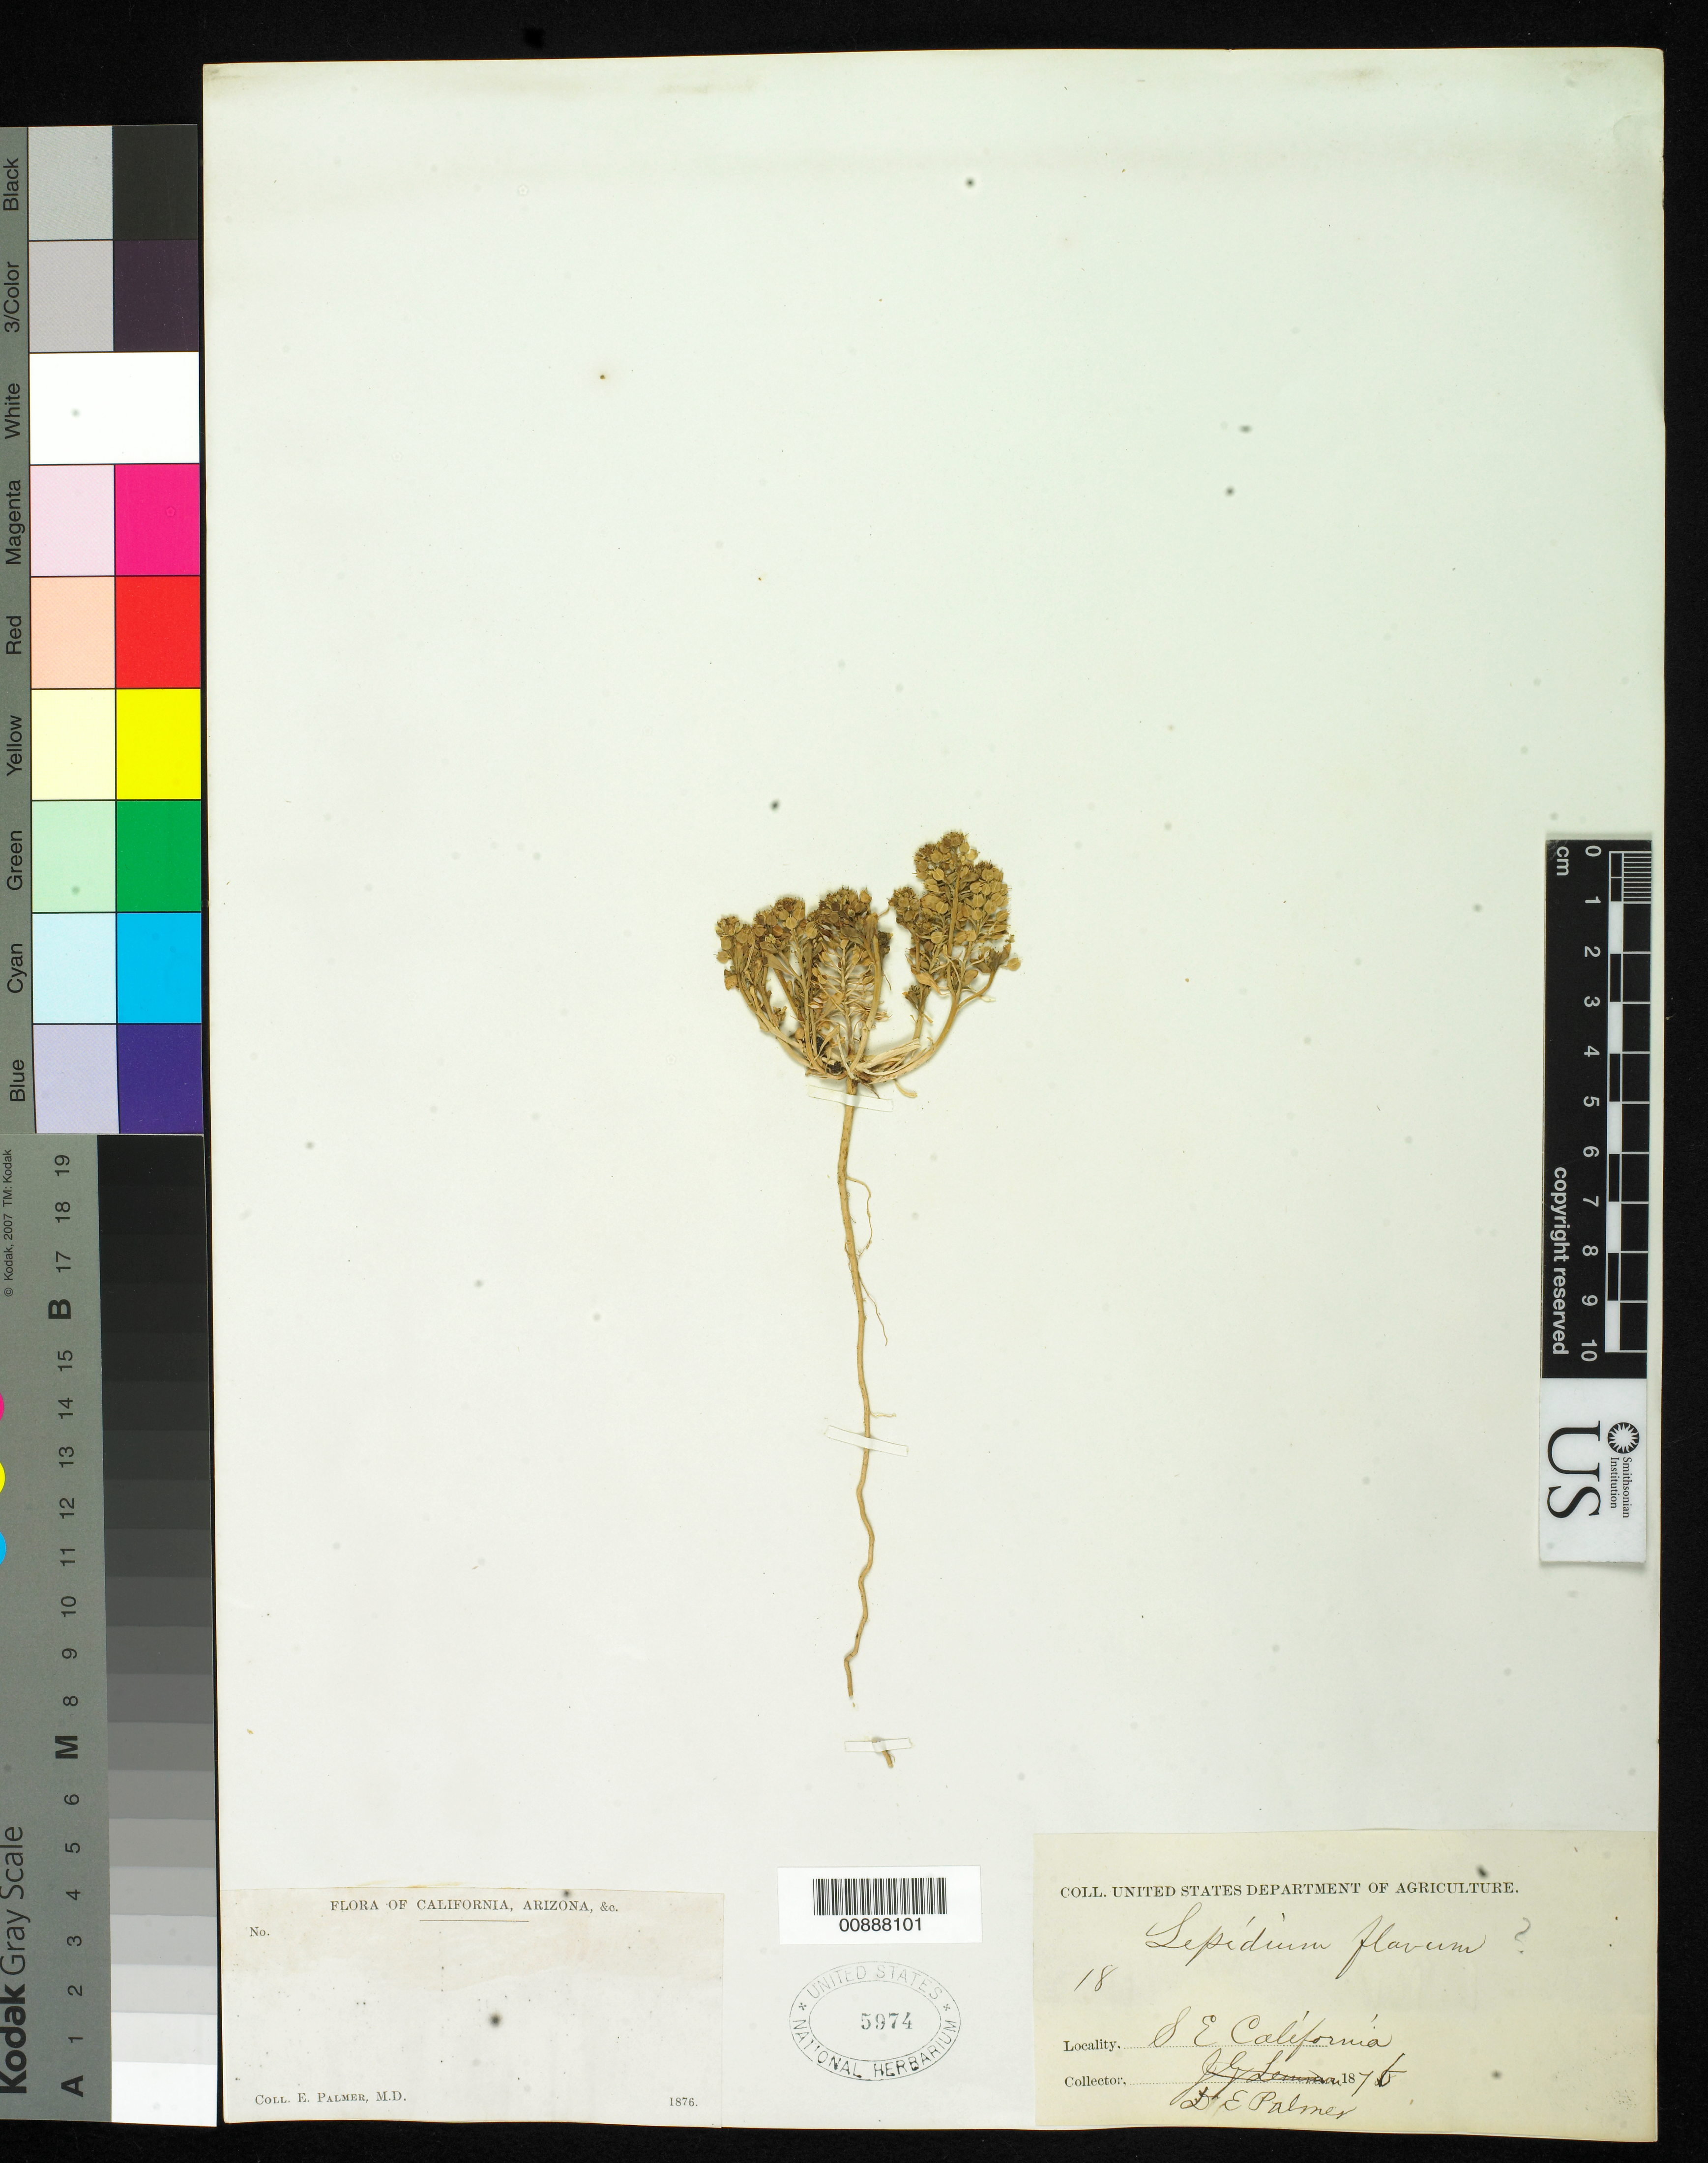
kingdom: Plantae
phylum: Tracheophyta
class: Magnoliopsida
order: Brassicales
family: Brassicaceae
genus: Lepidium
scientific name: Lepidium flavum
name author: Torr.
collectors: E. Palmer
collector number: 18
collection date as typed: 1876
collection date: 1876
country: United States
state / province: California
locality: SE California.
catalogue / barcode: US 5974